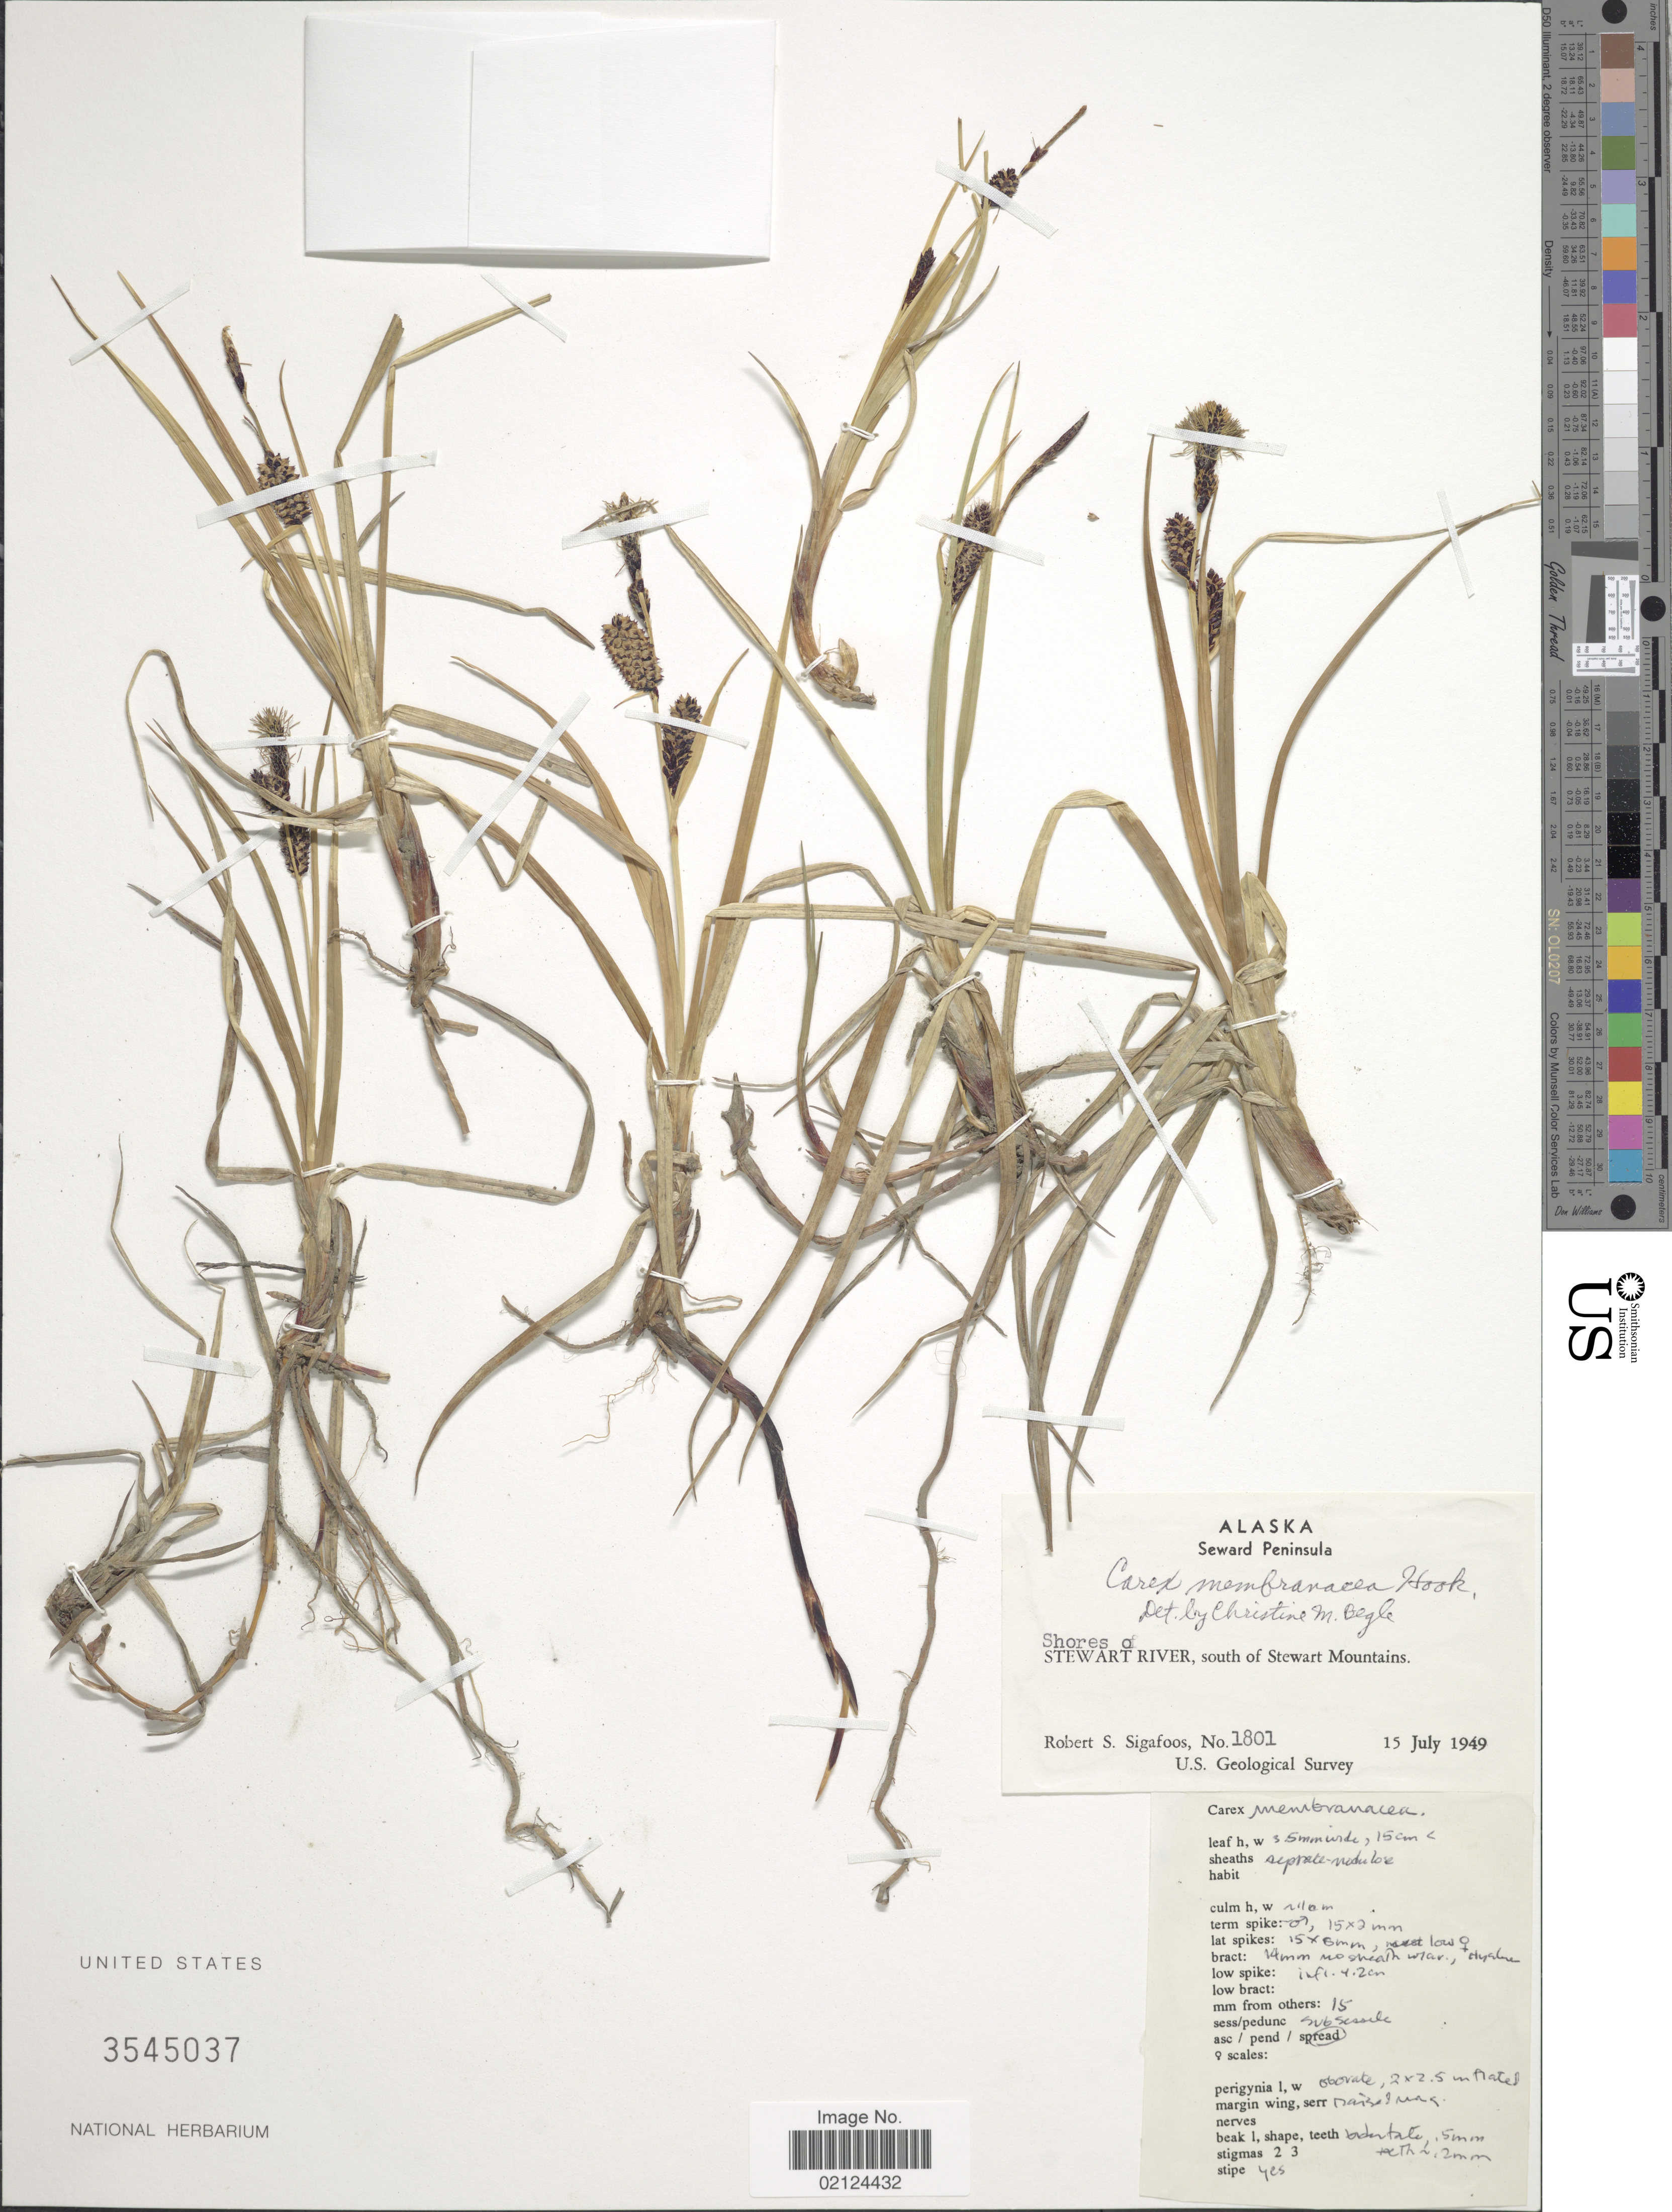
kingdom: Plantae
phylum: Tracheophyta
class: Liliopsida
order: Poales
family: Cyperaceae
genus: Carex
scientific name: Carex membranacea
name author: Hook.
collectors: R. Sigafoos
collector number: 1801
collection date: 1949-07-15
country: United States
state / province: Alaska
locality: Seward Peninsula, shores of Stewart River, south of Stewart Mountains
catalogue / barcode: US 3545037